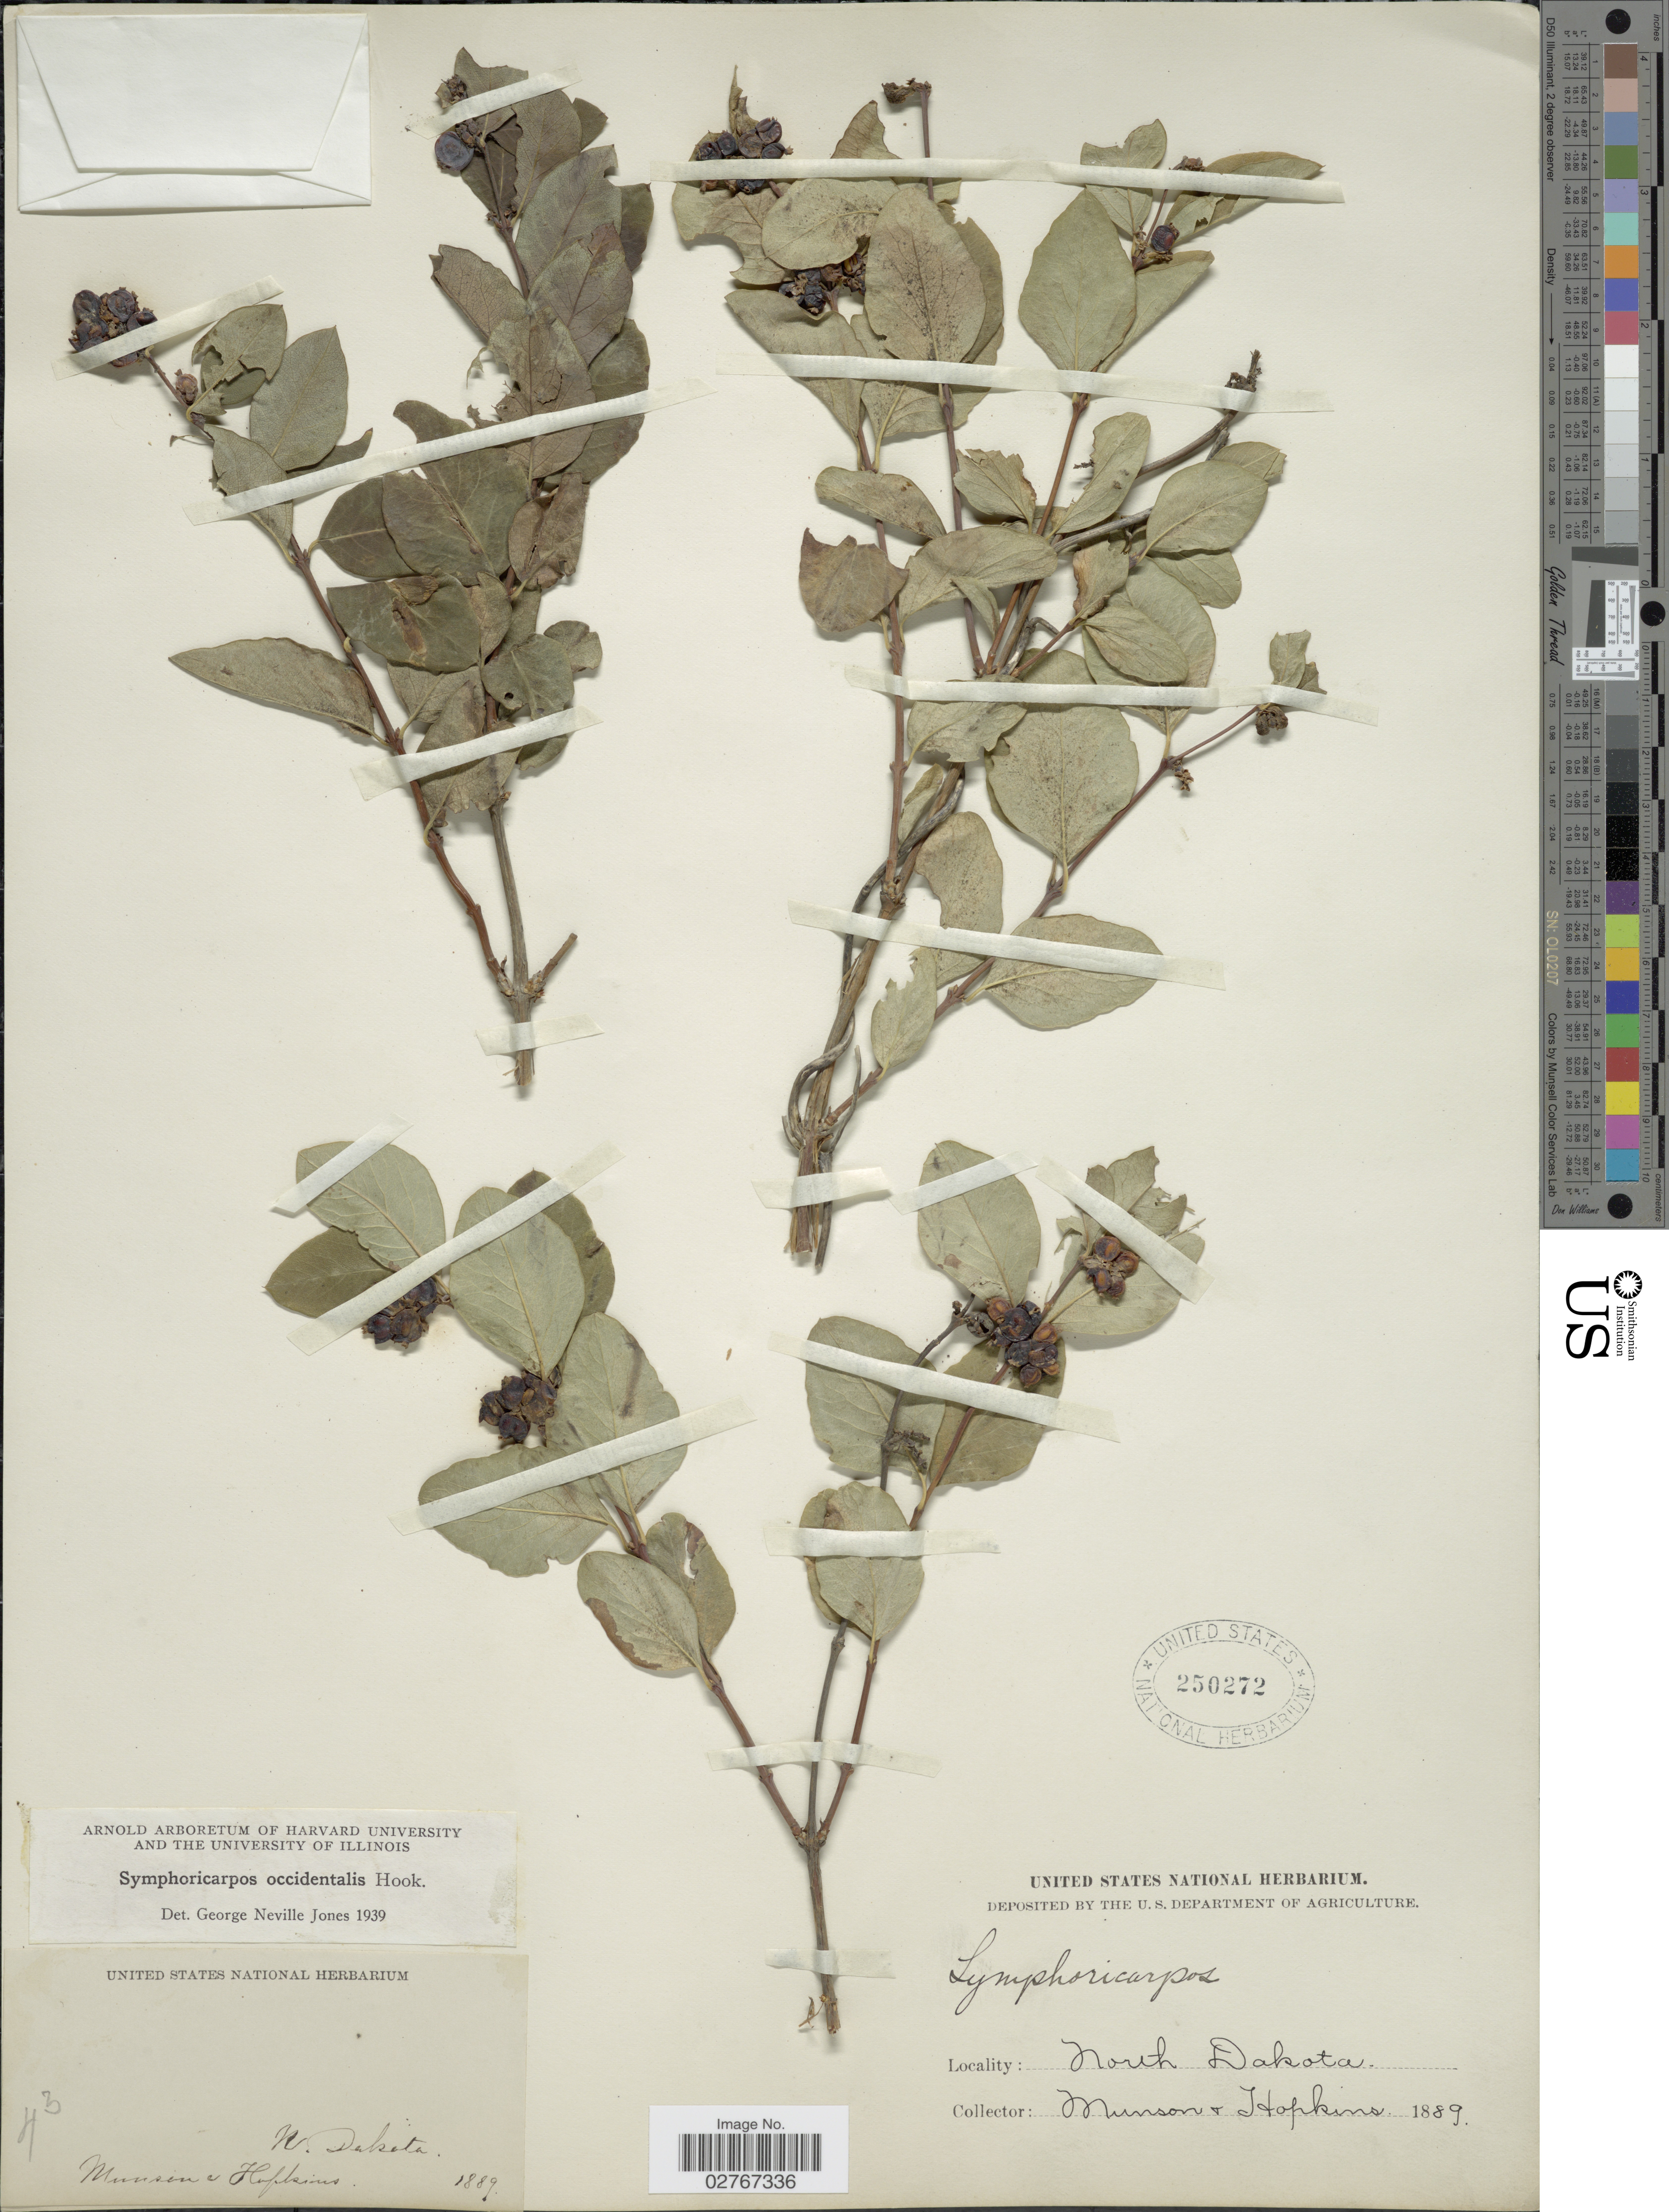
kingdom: Plantae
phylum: Tracheophyta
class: Magnoliopsida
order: Dipsacales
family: Caprifoliaceae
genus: Symphoricarpos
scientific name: Symphoricarpos occidentalis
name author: (R. Br.) Hook.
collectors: -. Munson & -. Hopkins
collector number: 43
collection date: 1889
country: United States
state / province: North Dakota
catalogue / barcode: US 250272